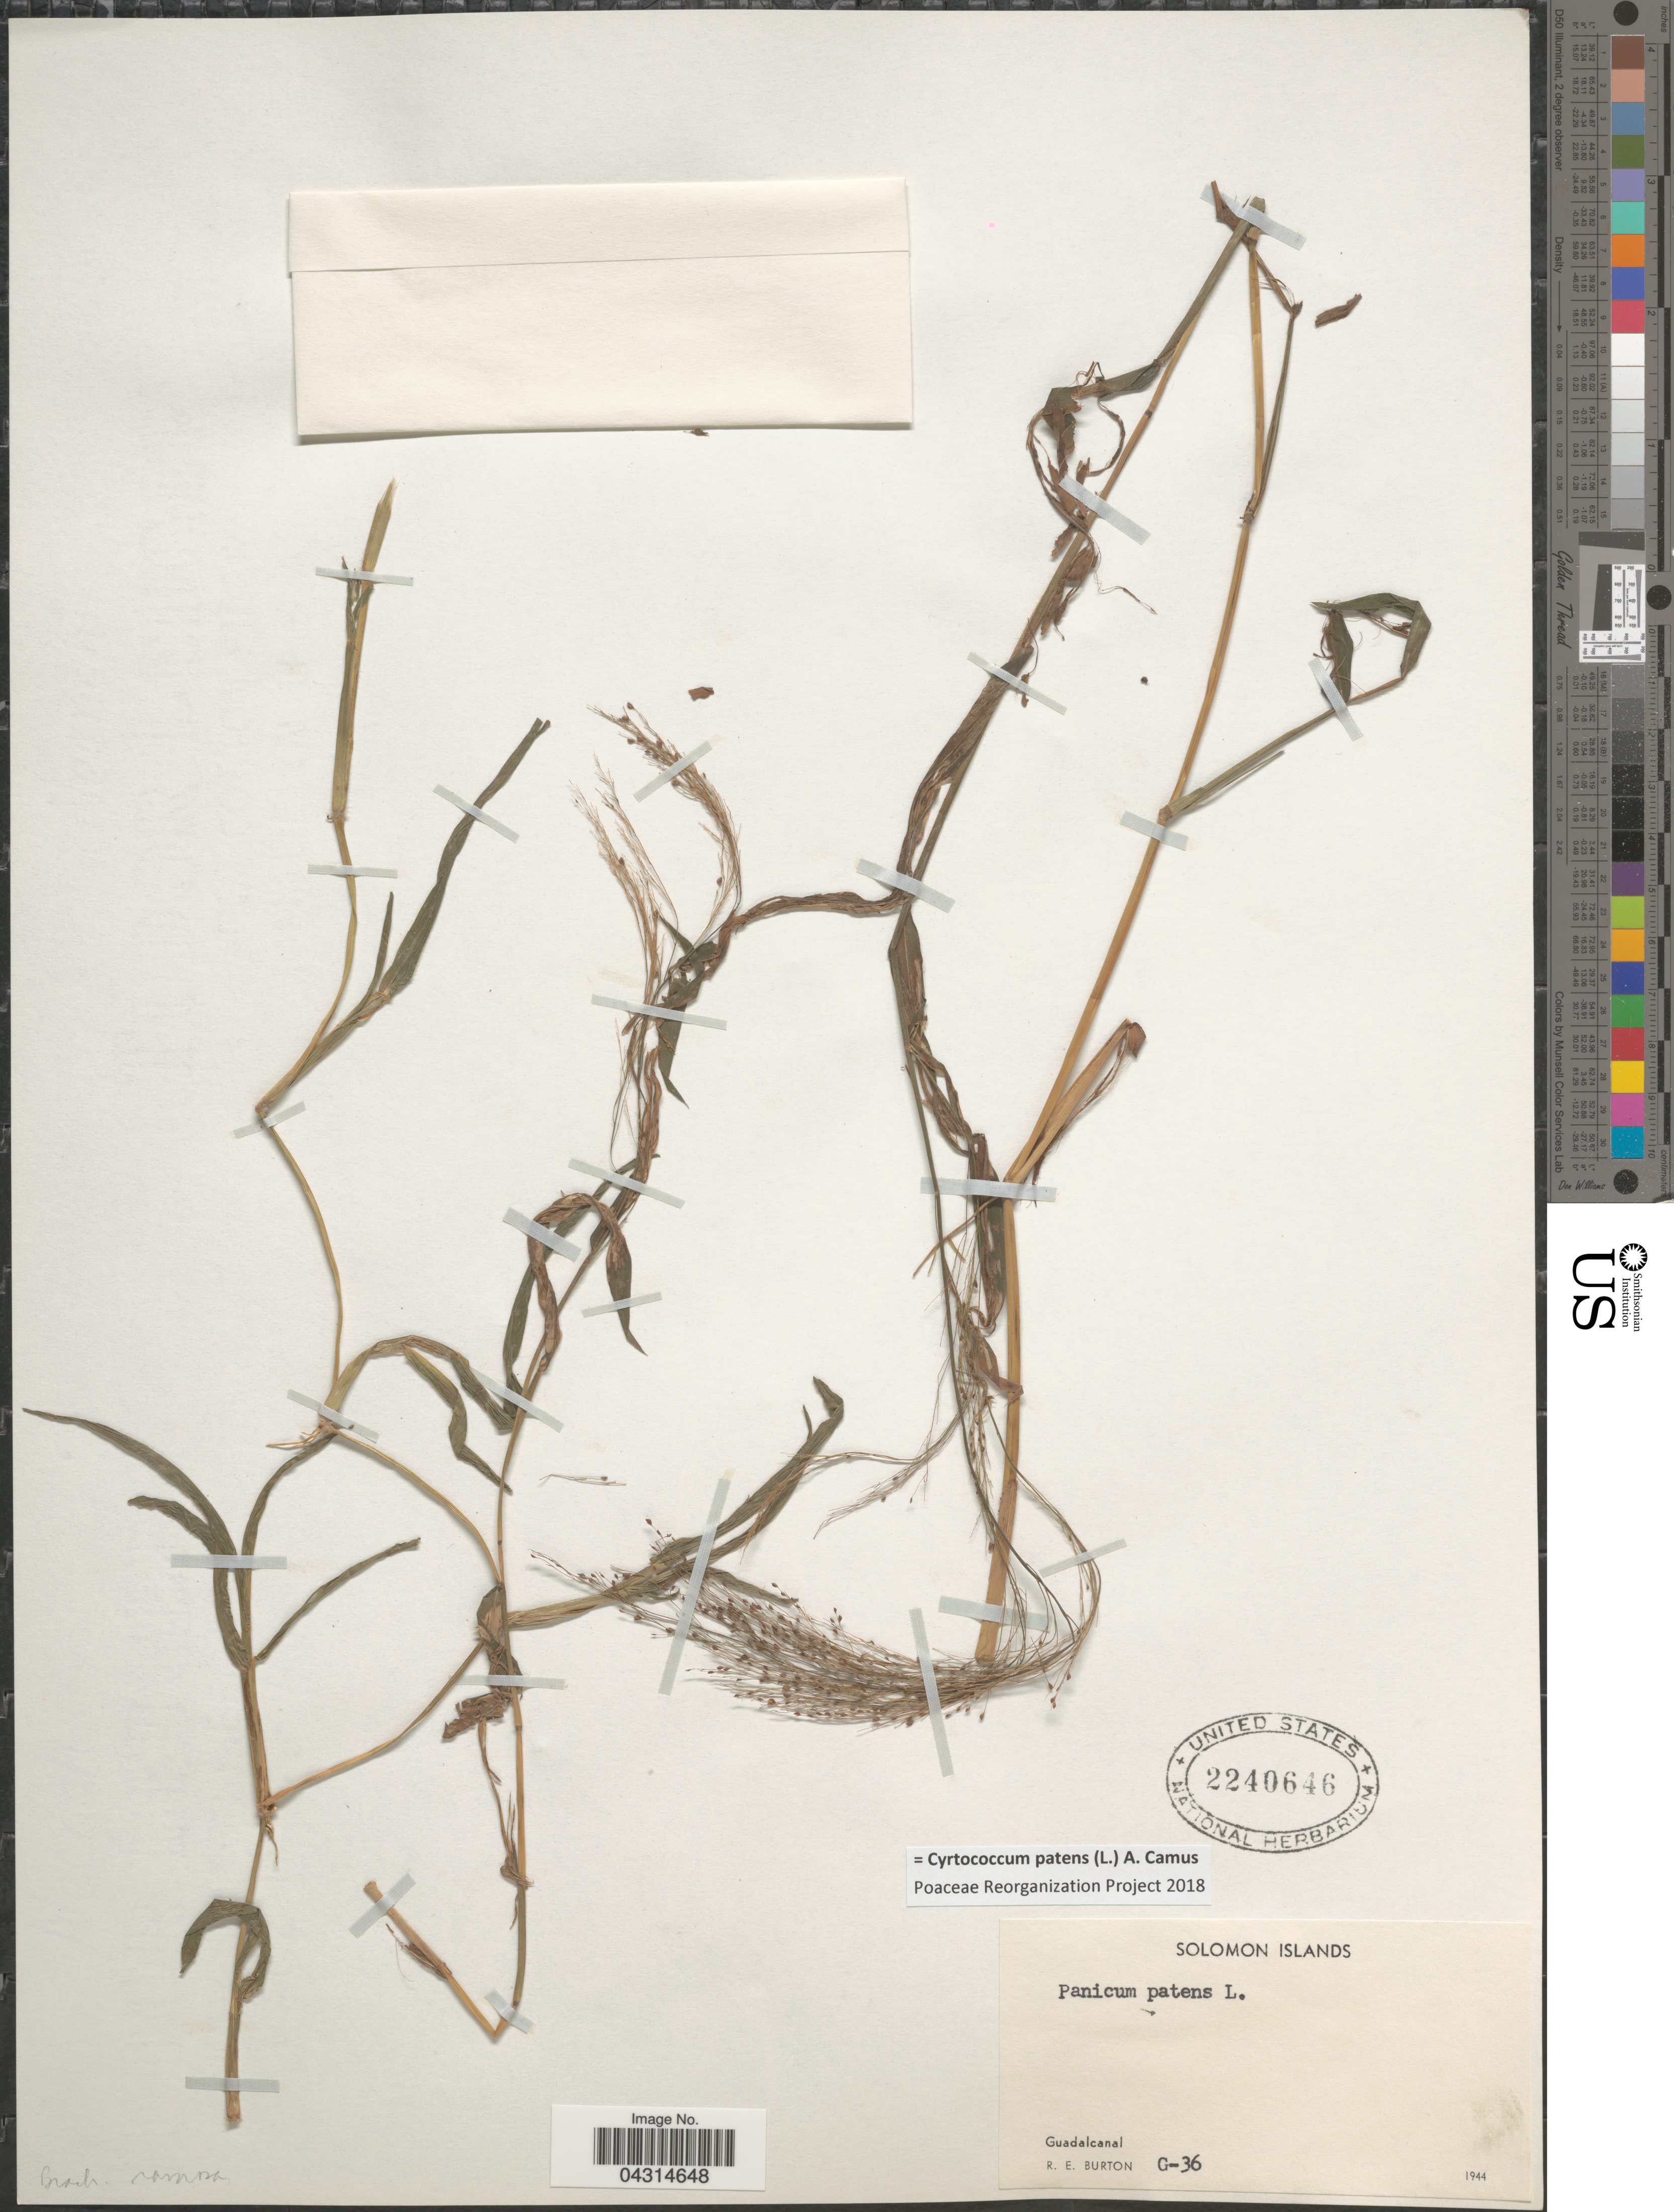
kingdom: Plantae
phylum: Tracheophyta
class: Liliopsida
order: Poales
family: Poaceae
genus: Cyrtococcum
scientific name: Cyrtococcum patens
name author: (L.) A. Camus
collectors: R. Burton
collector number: G-36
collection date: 1944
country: Solomon Islands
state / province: Solomon Islands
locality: Guadalcanal.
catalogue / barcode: US 2240646